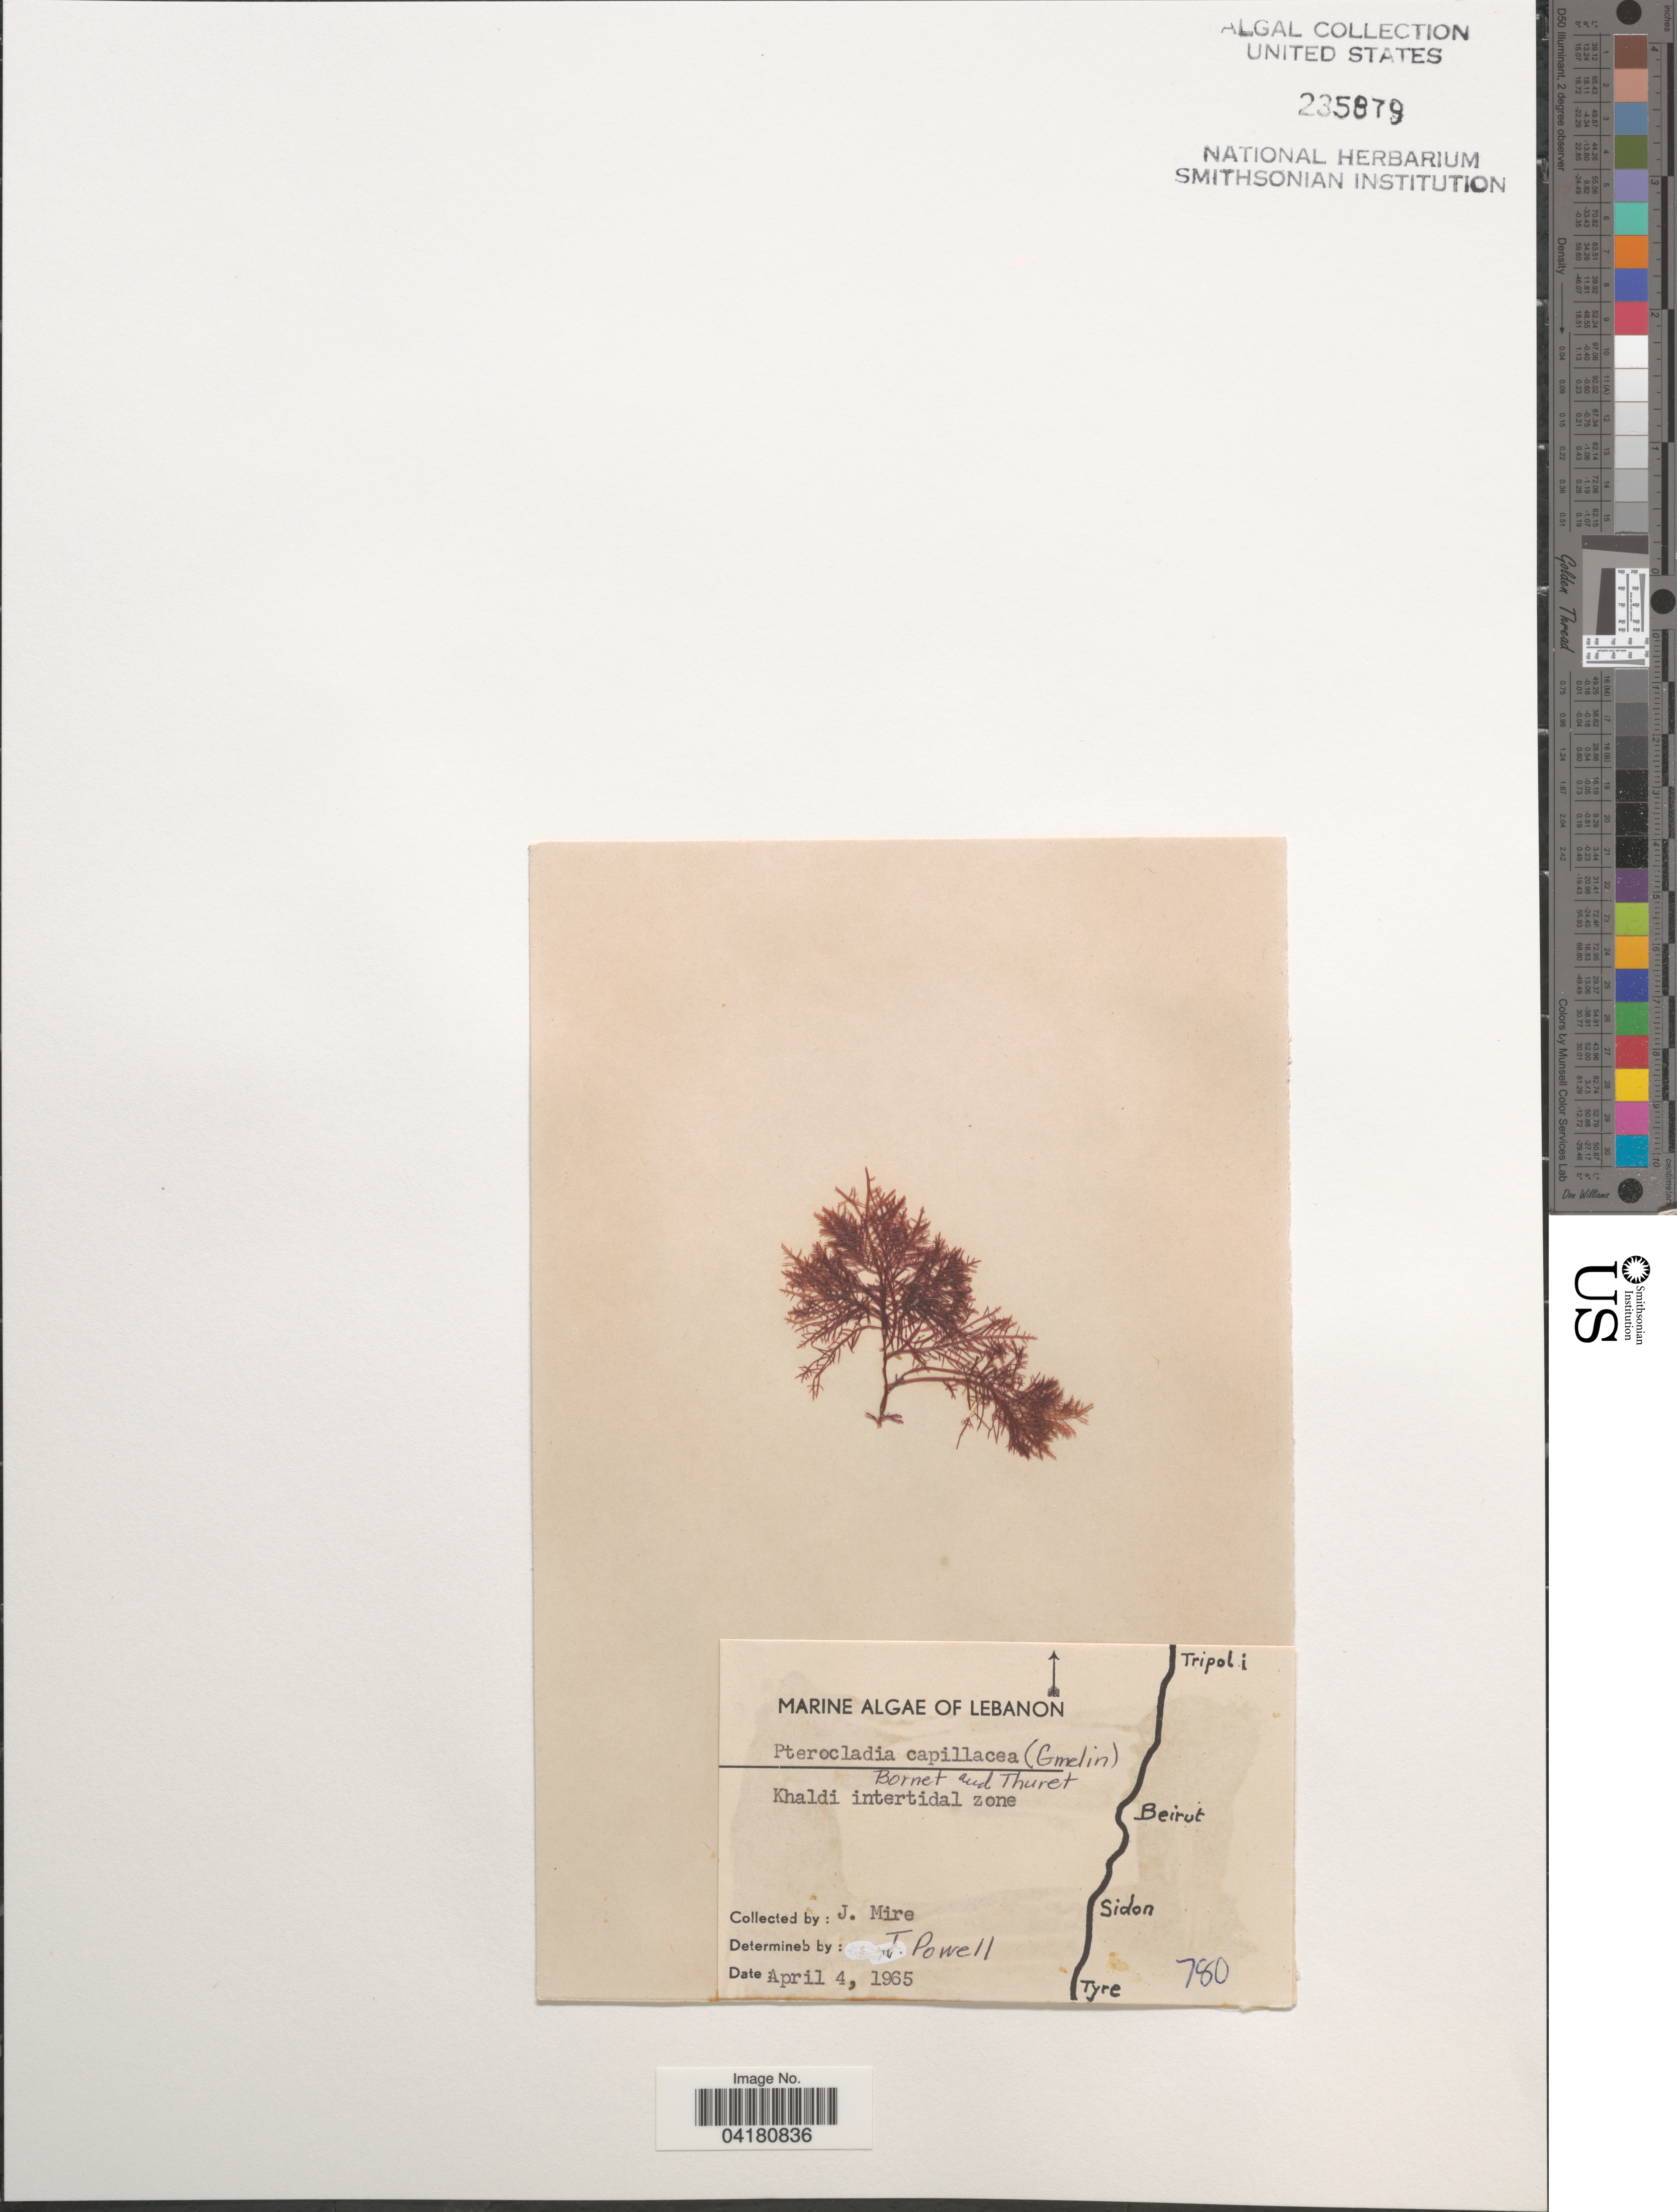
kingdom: Plantae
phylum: Rhodophyta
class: Florideophyceae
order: Gelidiales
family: Pterocladiaceae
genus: Pterocladiella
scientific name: Pterocladiella capillacea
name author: (S.G. Gmel.) Santelices & Hommers.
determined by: Algae name updating Project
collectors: J. Mire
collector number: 780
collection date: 1965-04-04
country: Lebanon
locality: Khaldi intertidal zone.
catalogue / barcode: US 235879